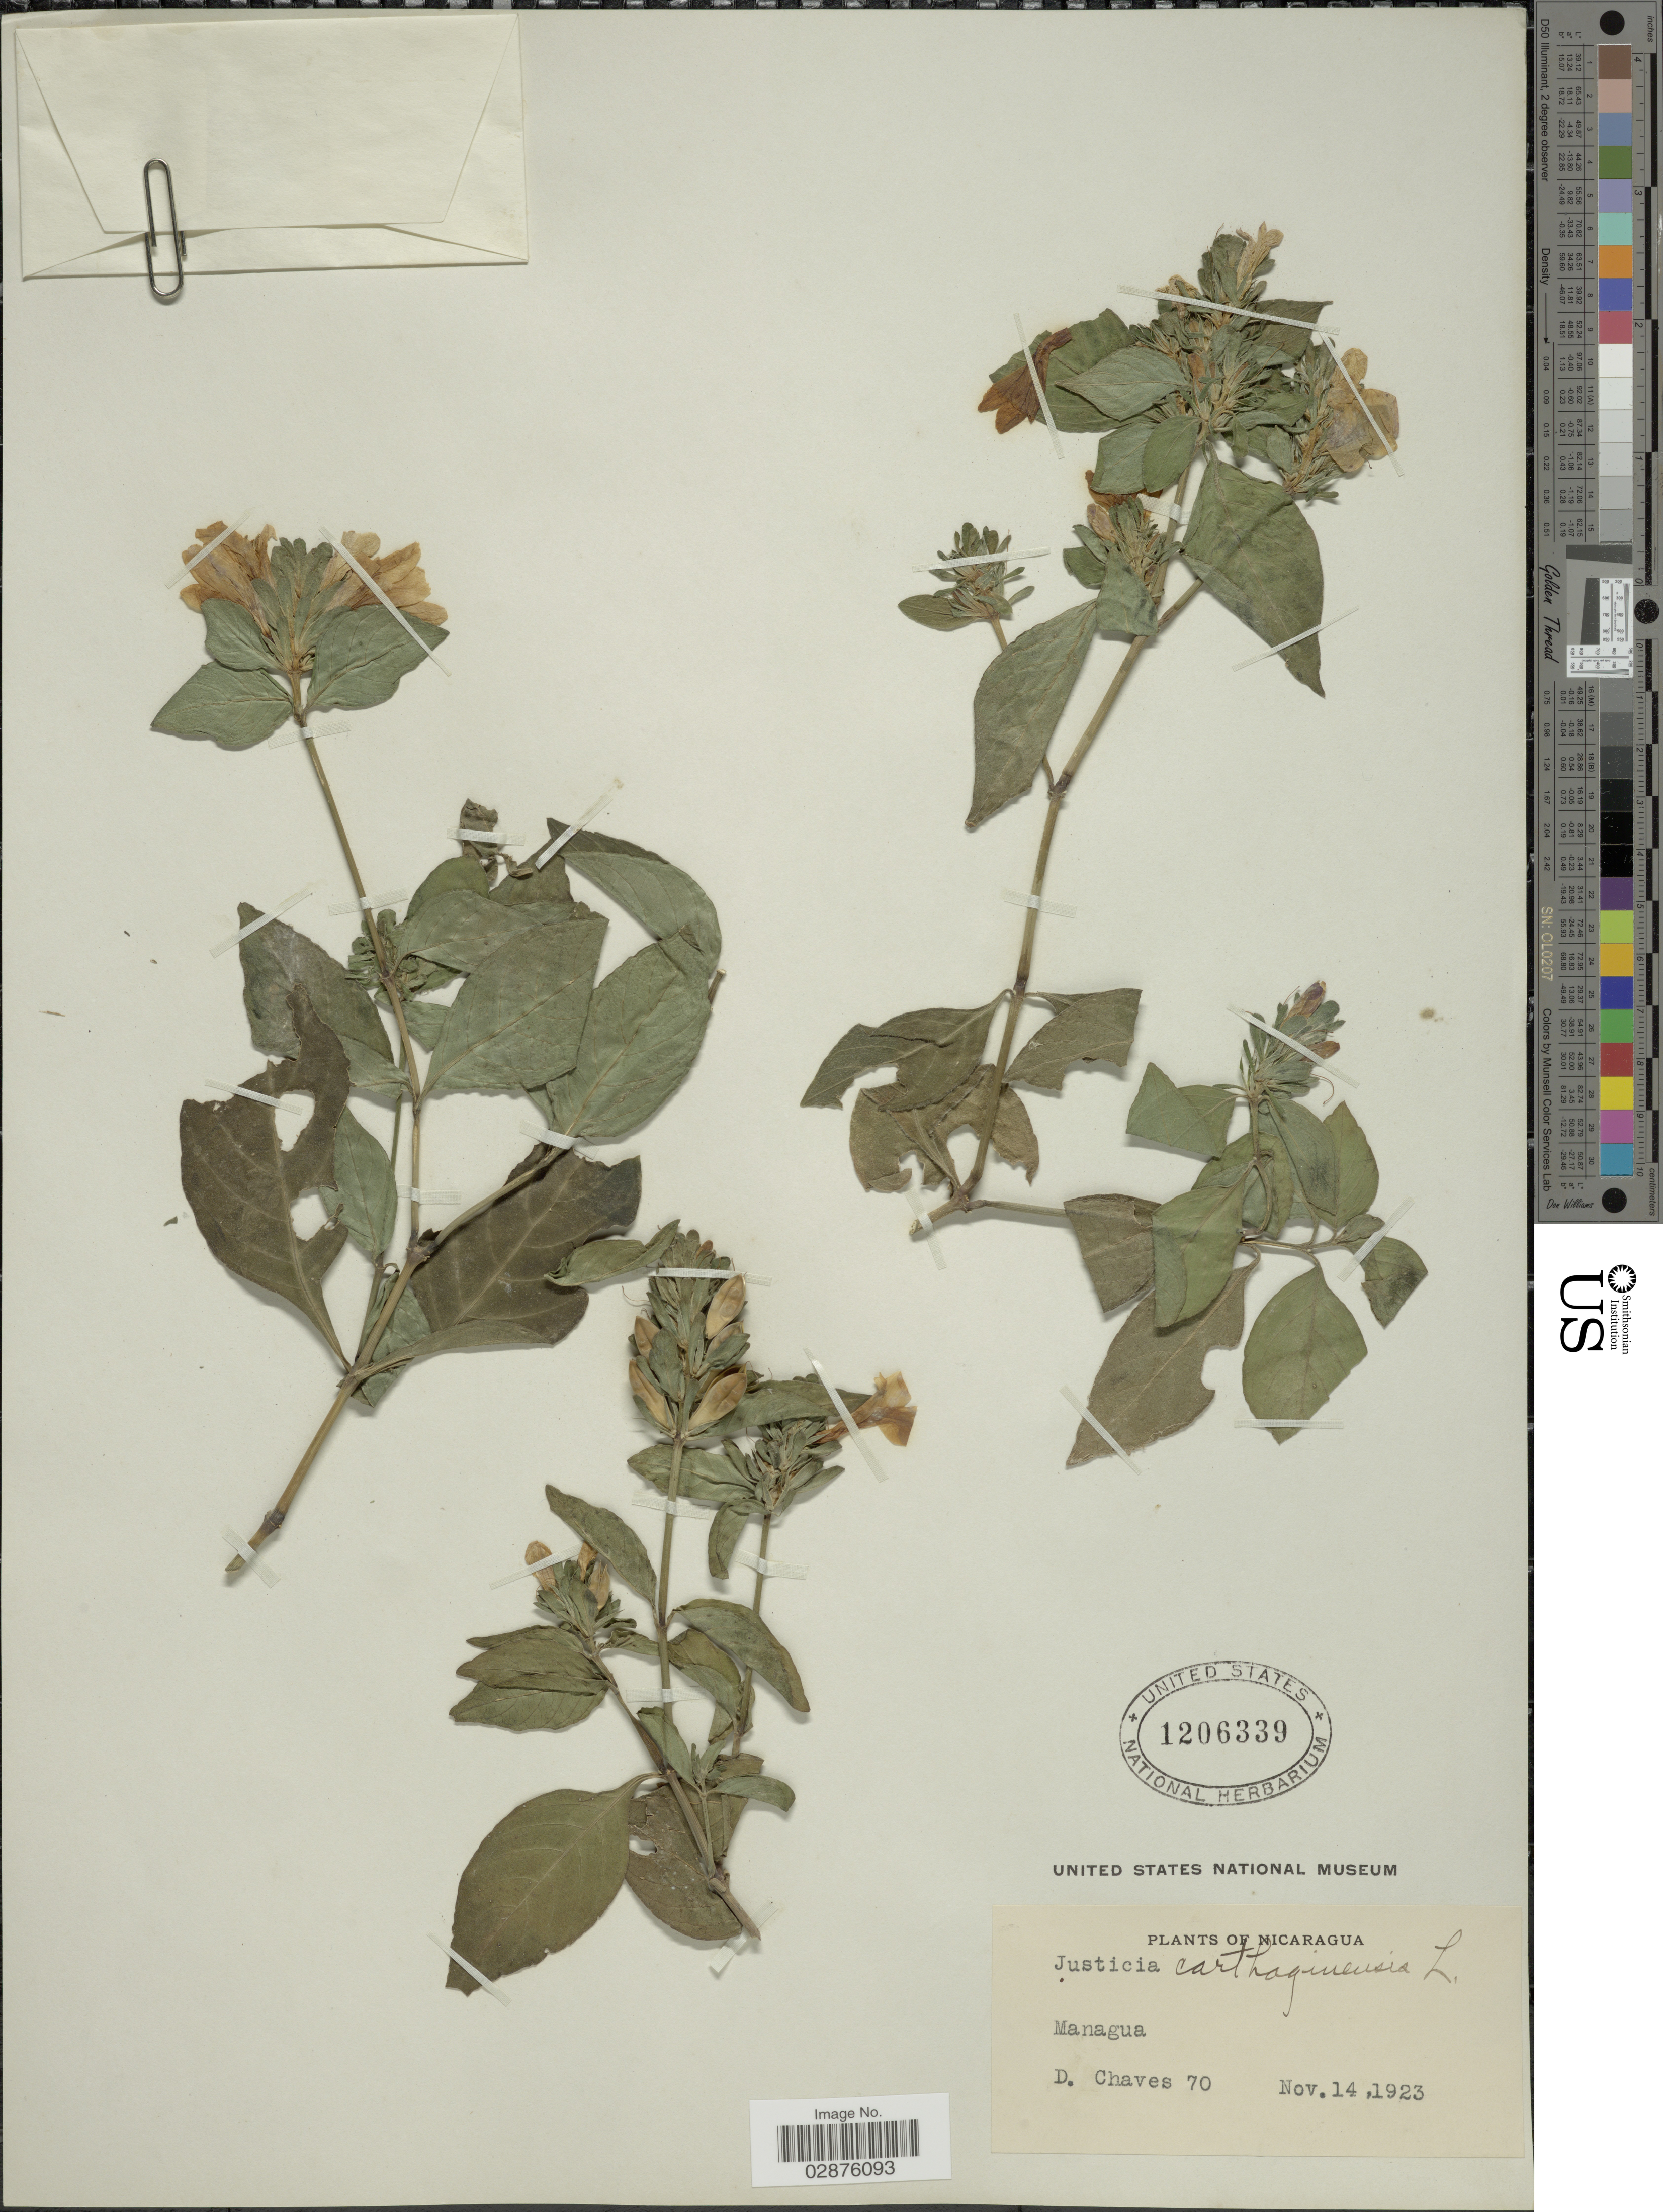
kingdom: Plantae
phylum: Tracheophyta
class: Magnoliopsida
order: Lamiales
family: Acanthaceae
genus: Justicia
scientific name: Justicia carthaginensis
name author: Jacq.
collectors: D. Chaves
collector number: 70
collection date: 1923-11-14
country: Nicaragua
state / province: Managua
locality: Managua.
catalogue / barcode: US 1206339